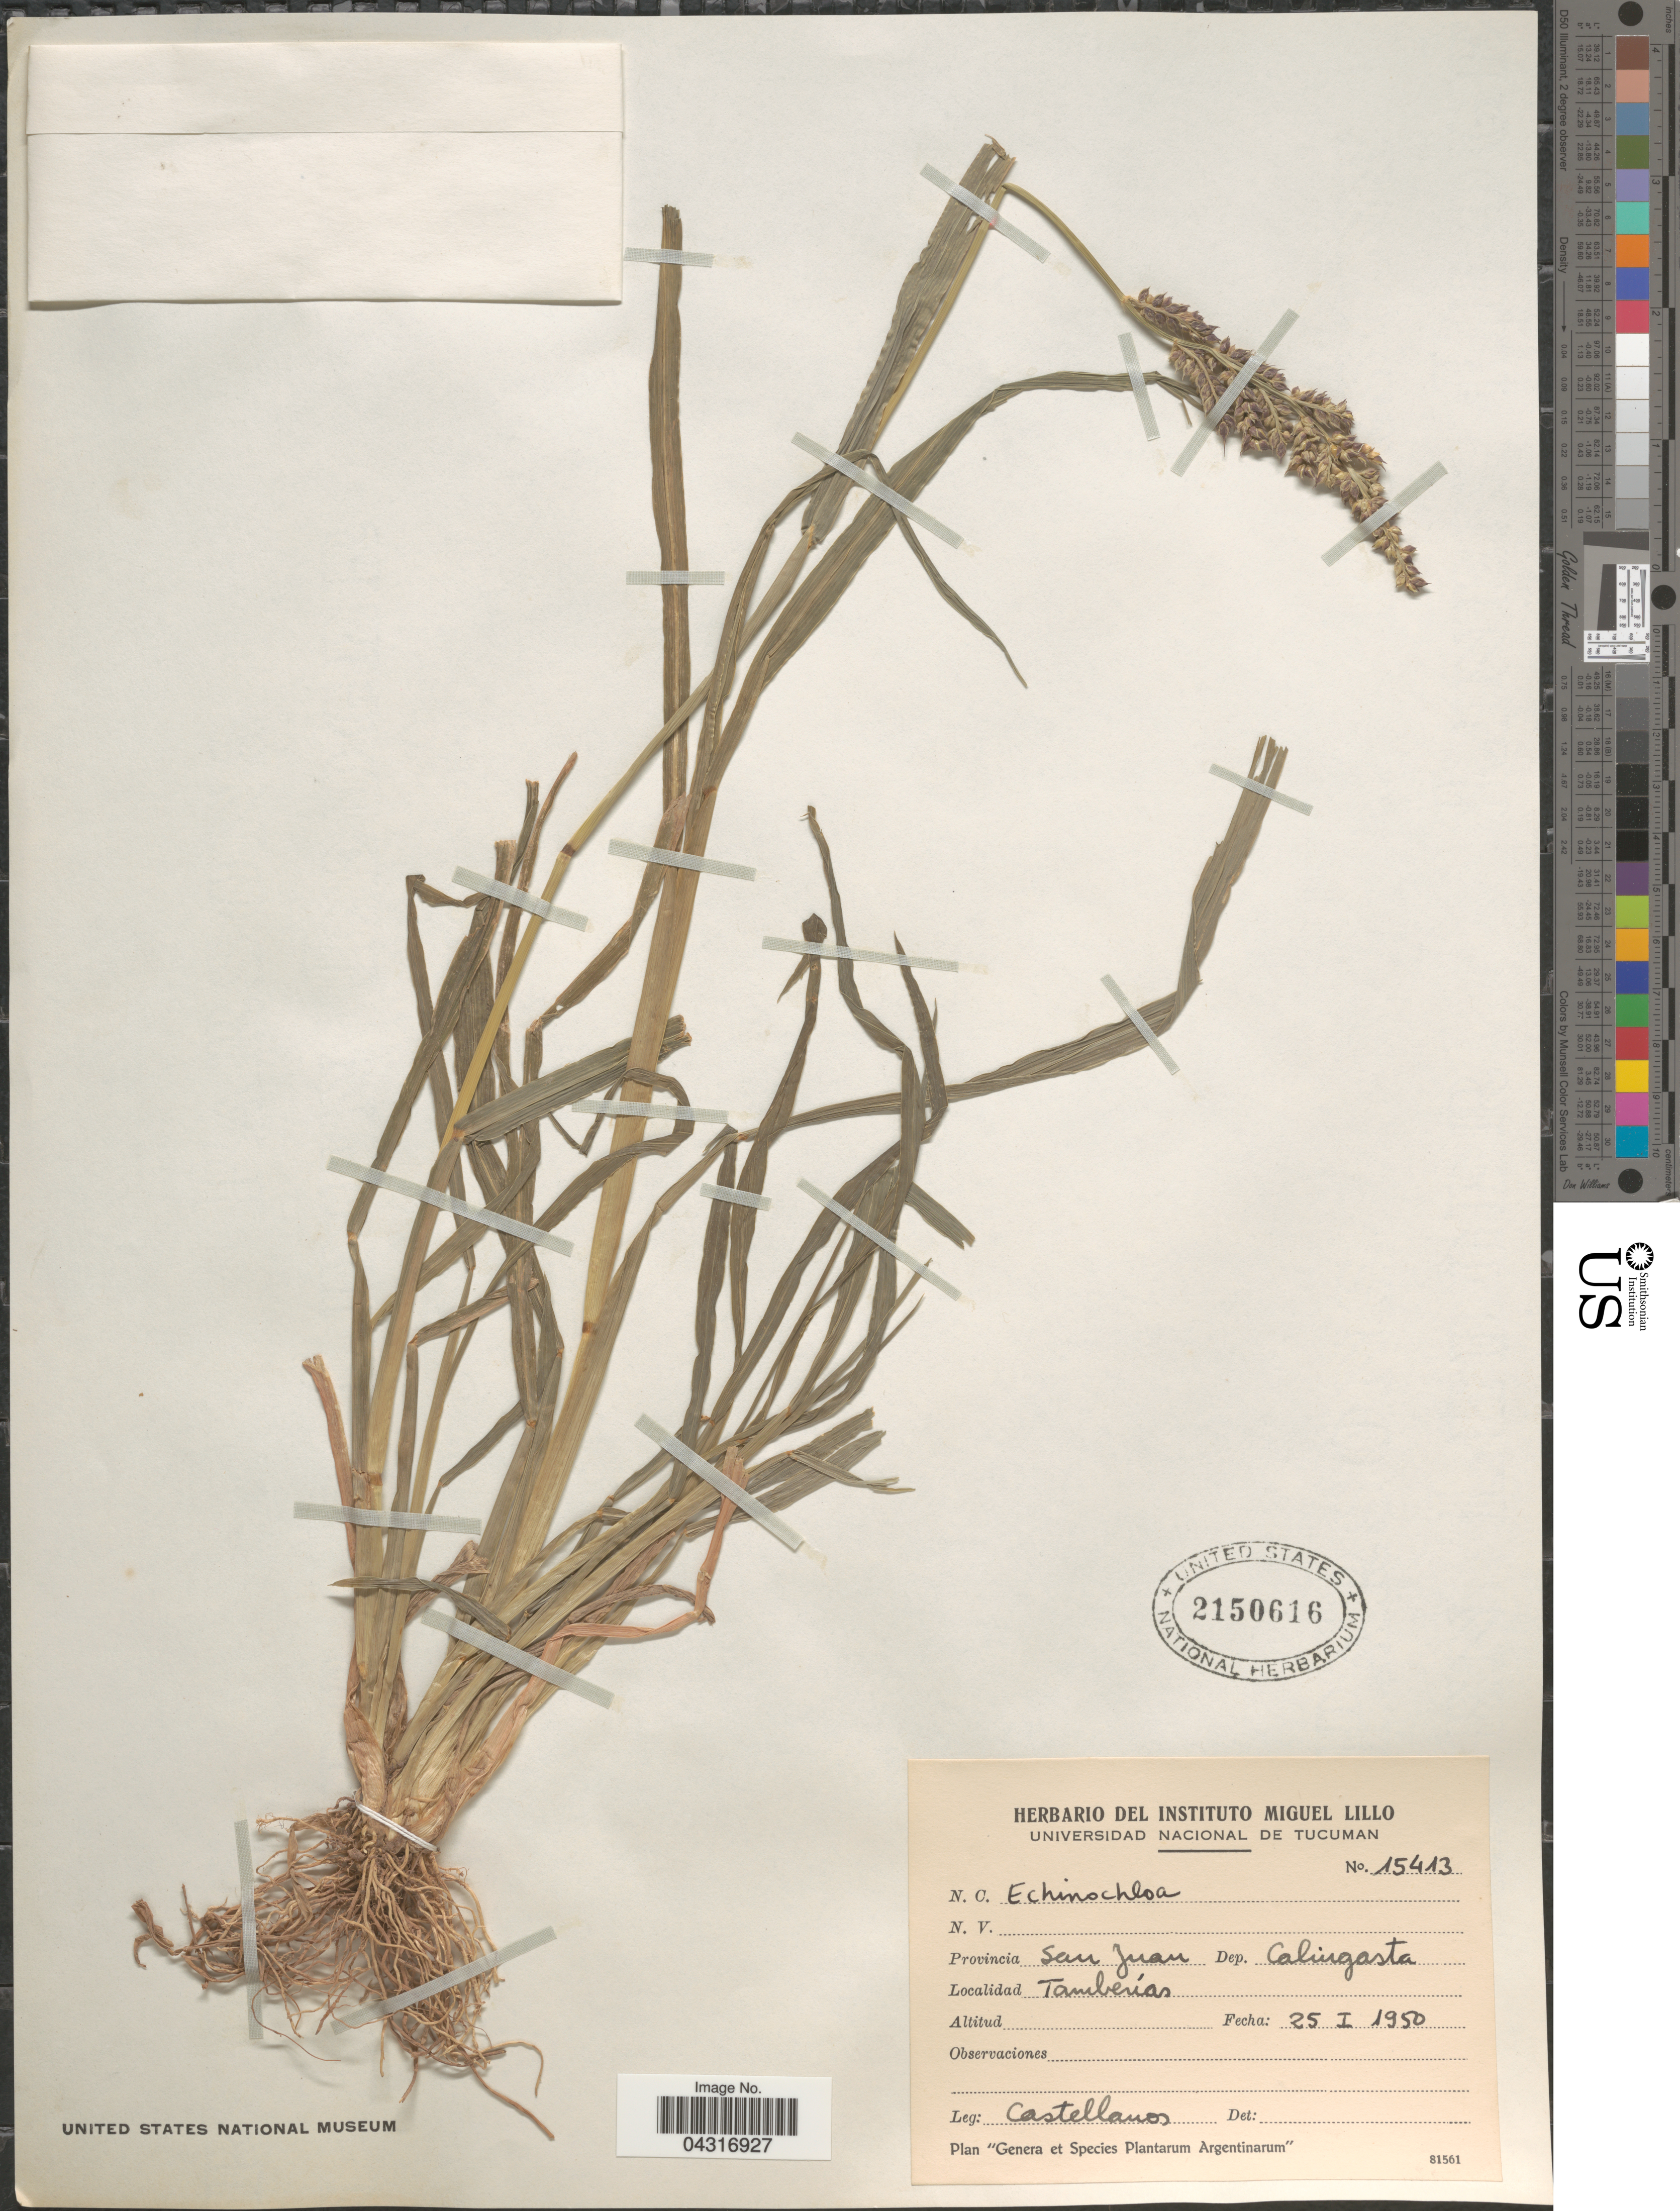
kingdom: Plantae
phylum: Tracheophyta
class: Liliopsida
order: Poales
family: Poaceae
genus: Echinochloa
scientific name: Echinochloa sp.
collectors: -- Castellanos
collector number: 15413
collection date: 1950-01-25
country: Argentina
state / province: San Juan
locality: Dep. Calingasta. Tamberías.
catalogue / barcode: US 2150616